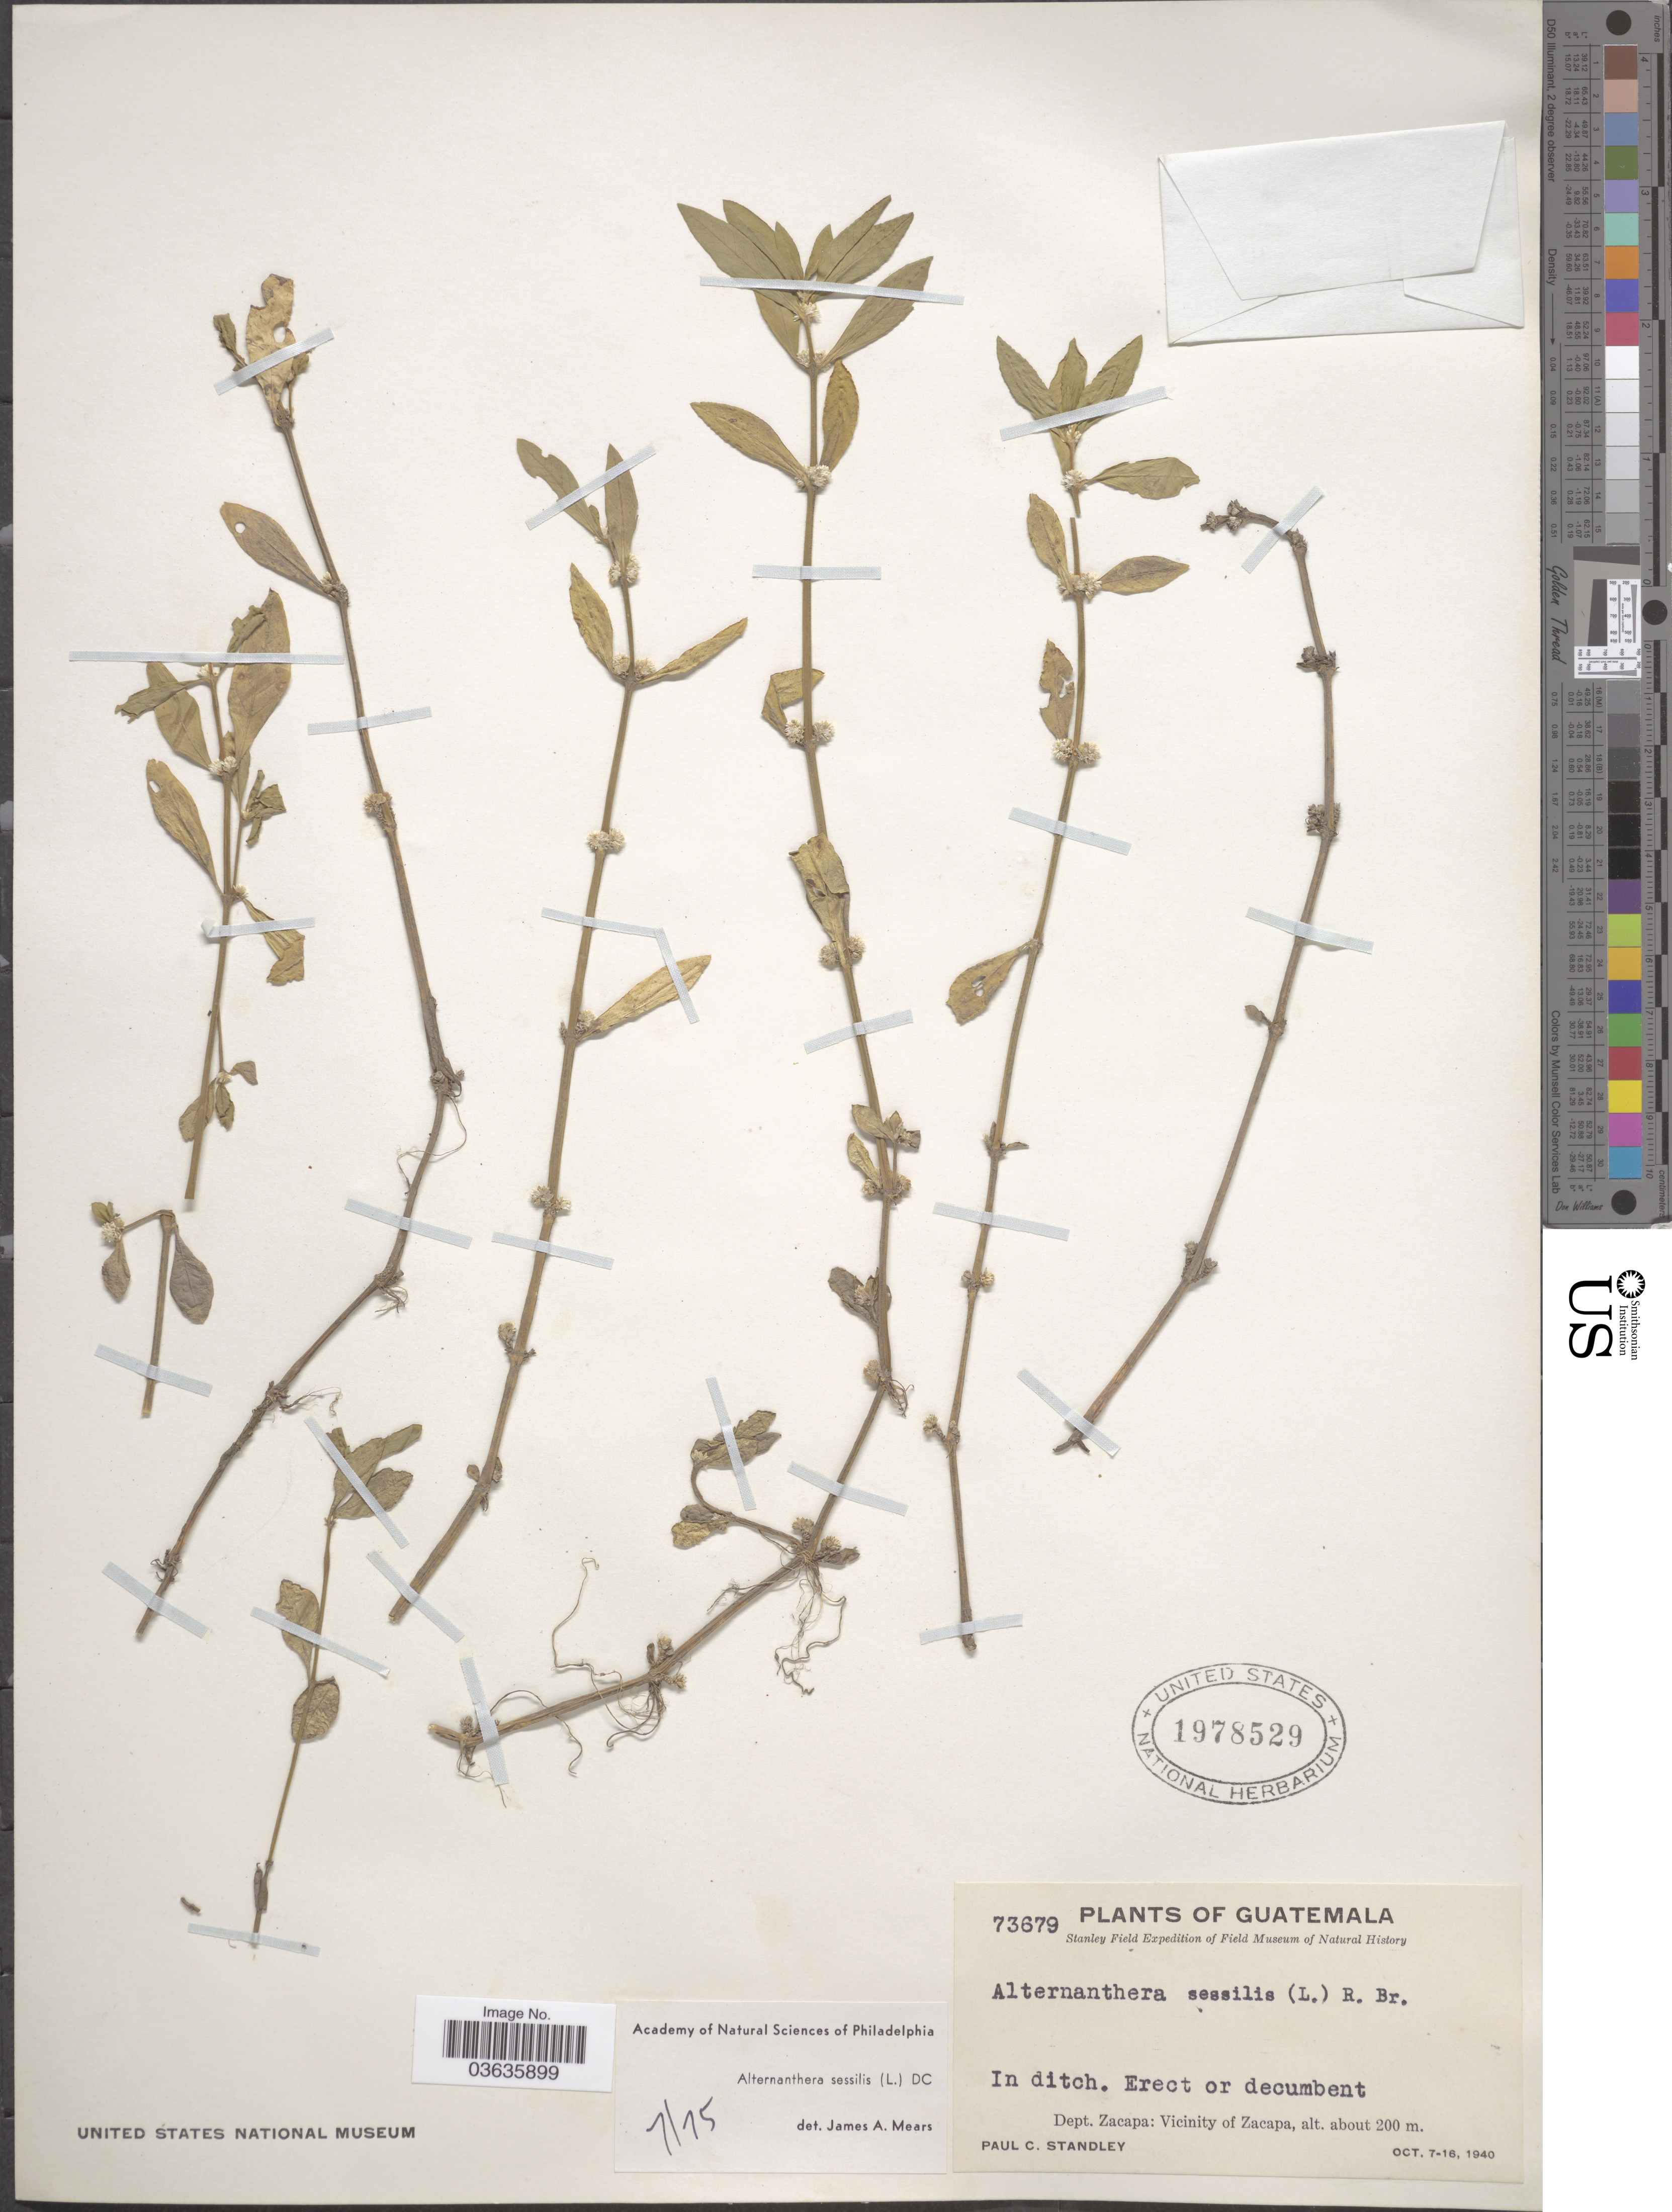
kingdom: Plantae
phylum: Tracheophyta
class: Magnoliopsida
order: Caryophyllales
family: Amaranthaceae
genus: Alternanthera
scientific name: Alternanthera sessilis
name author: (L.) DC.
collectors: P. C. Standley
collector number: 73679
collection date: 1940-10-07/1940-10-16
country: Guatemala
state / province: Zacapa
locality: Dept. Zacapa: Vicinity of Zacapa.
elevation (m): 200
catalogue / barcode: US 1978529